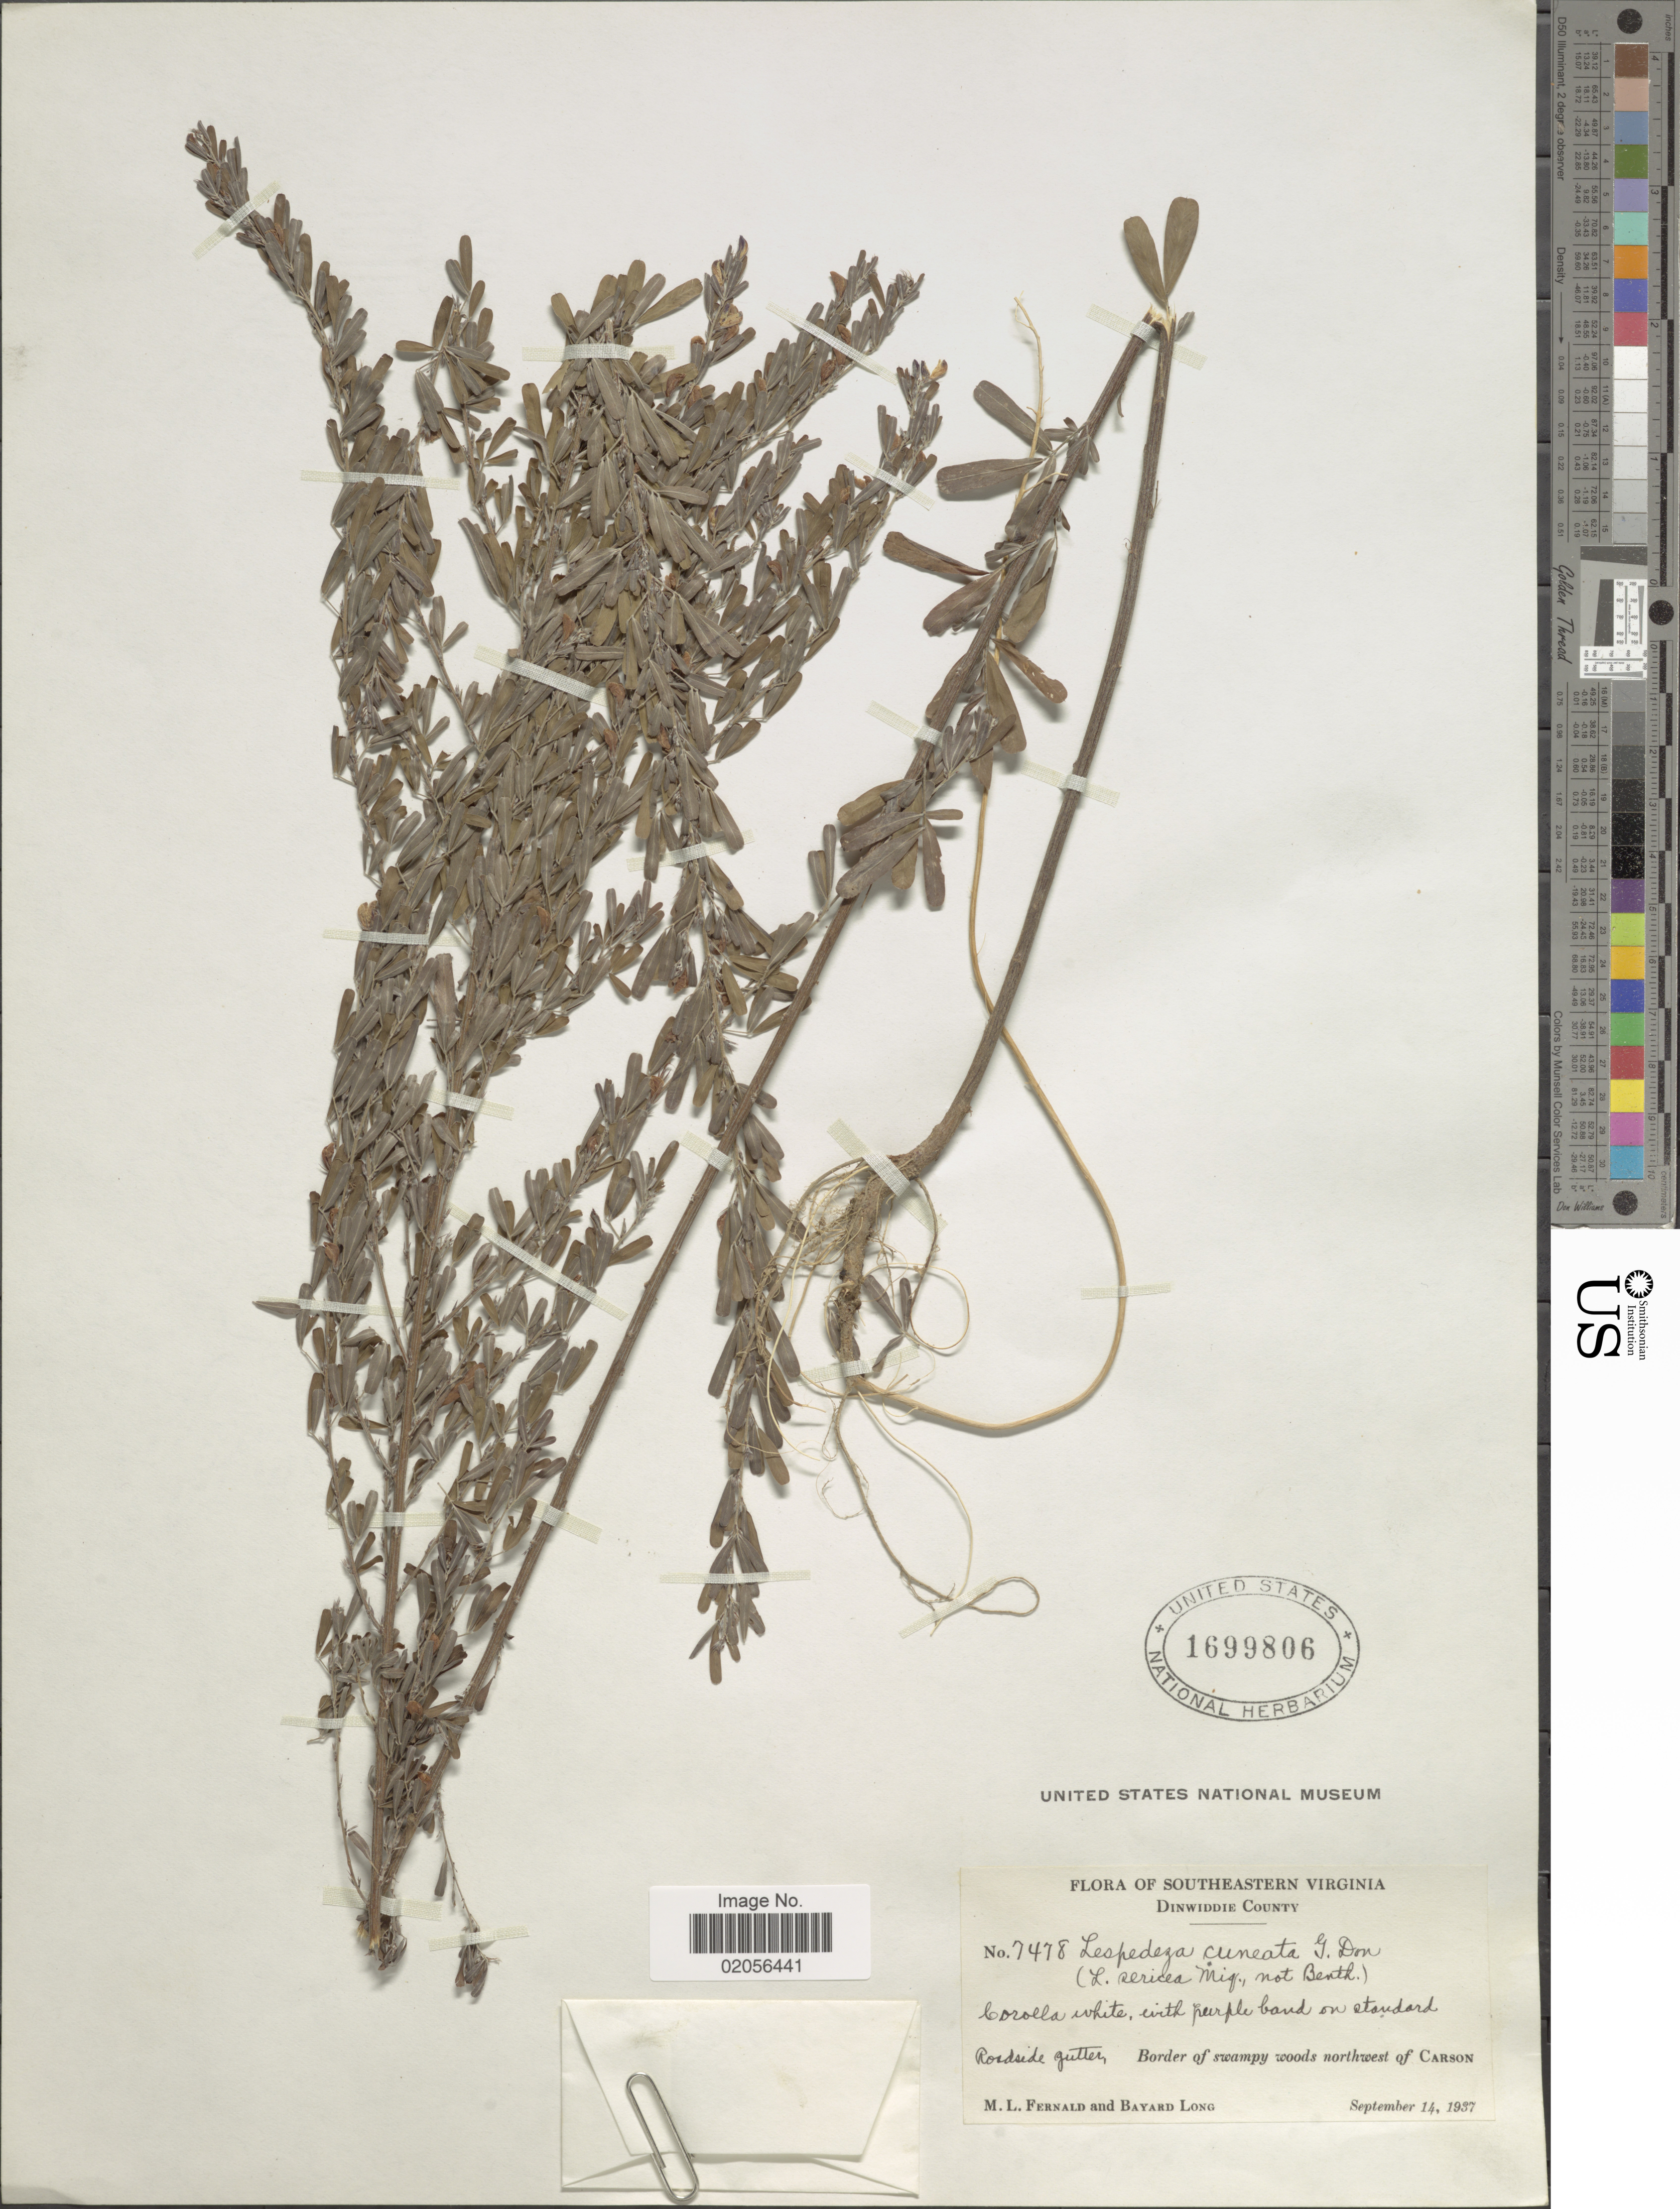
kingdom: Plantae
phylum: Tracheophyta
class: Magnoliopsida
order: Fabales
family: Fabaceae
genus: Lespedeza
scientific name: Lespedeza cuneata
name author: (Dum. Cours.) G. Don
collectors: M. L. Fernald & B. Long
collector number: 7478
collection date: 1937-09-14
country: United States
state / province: Virginia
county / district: Dinwiddie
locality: Southeastern Virginia, Dinwiddie County, Roadside gutter, Border of swampy woods northwest of Carson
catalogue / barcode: US 1699806